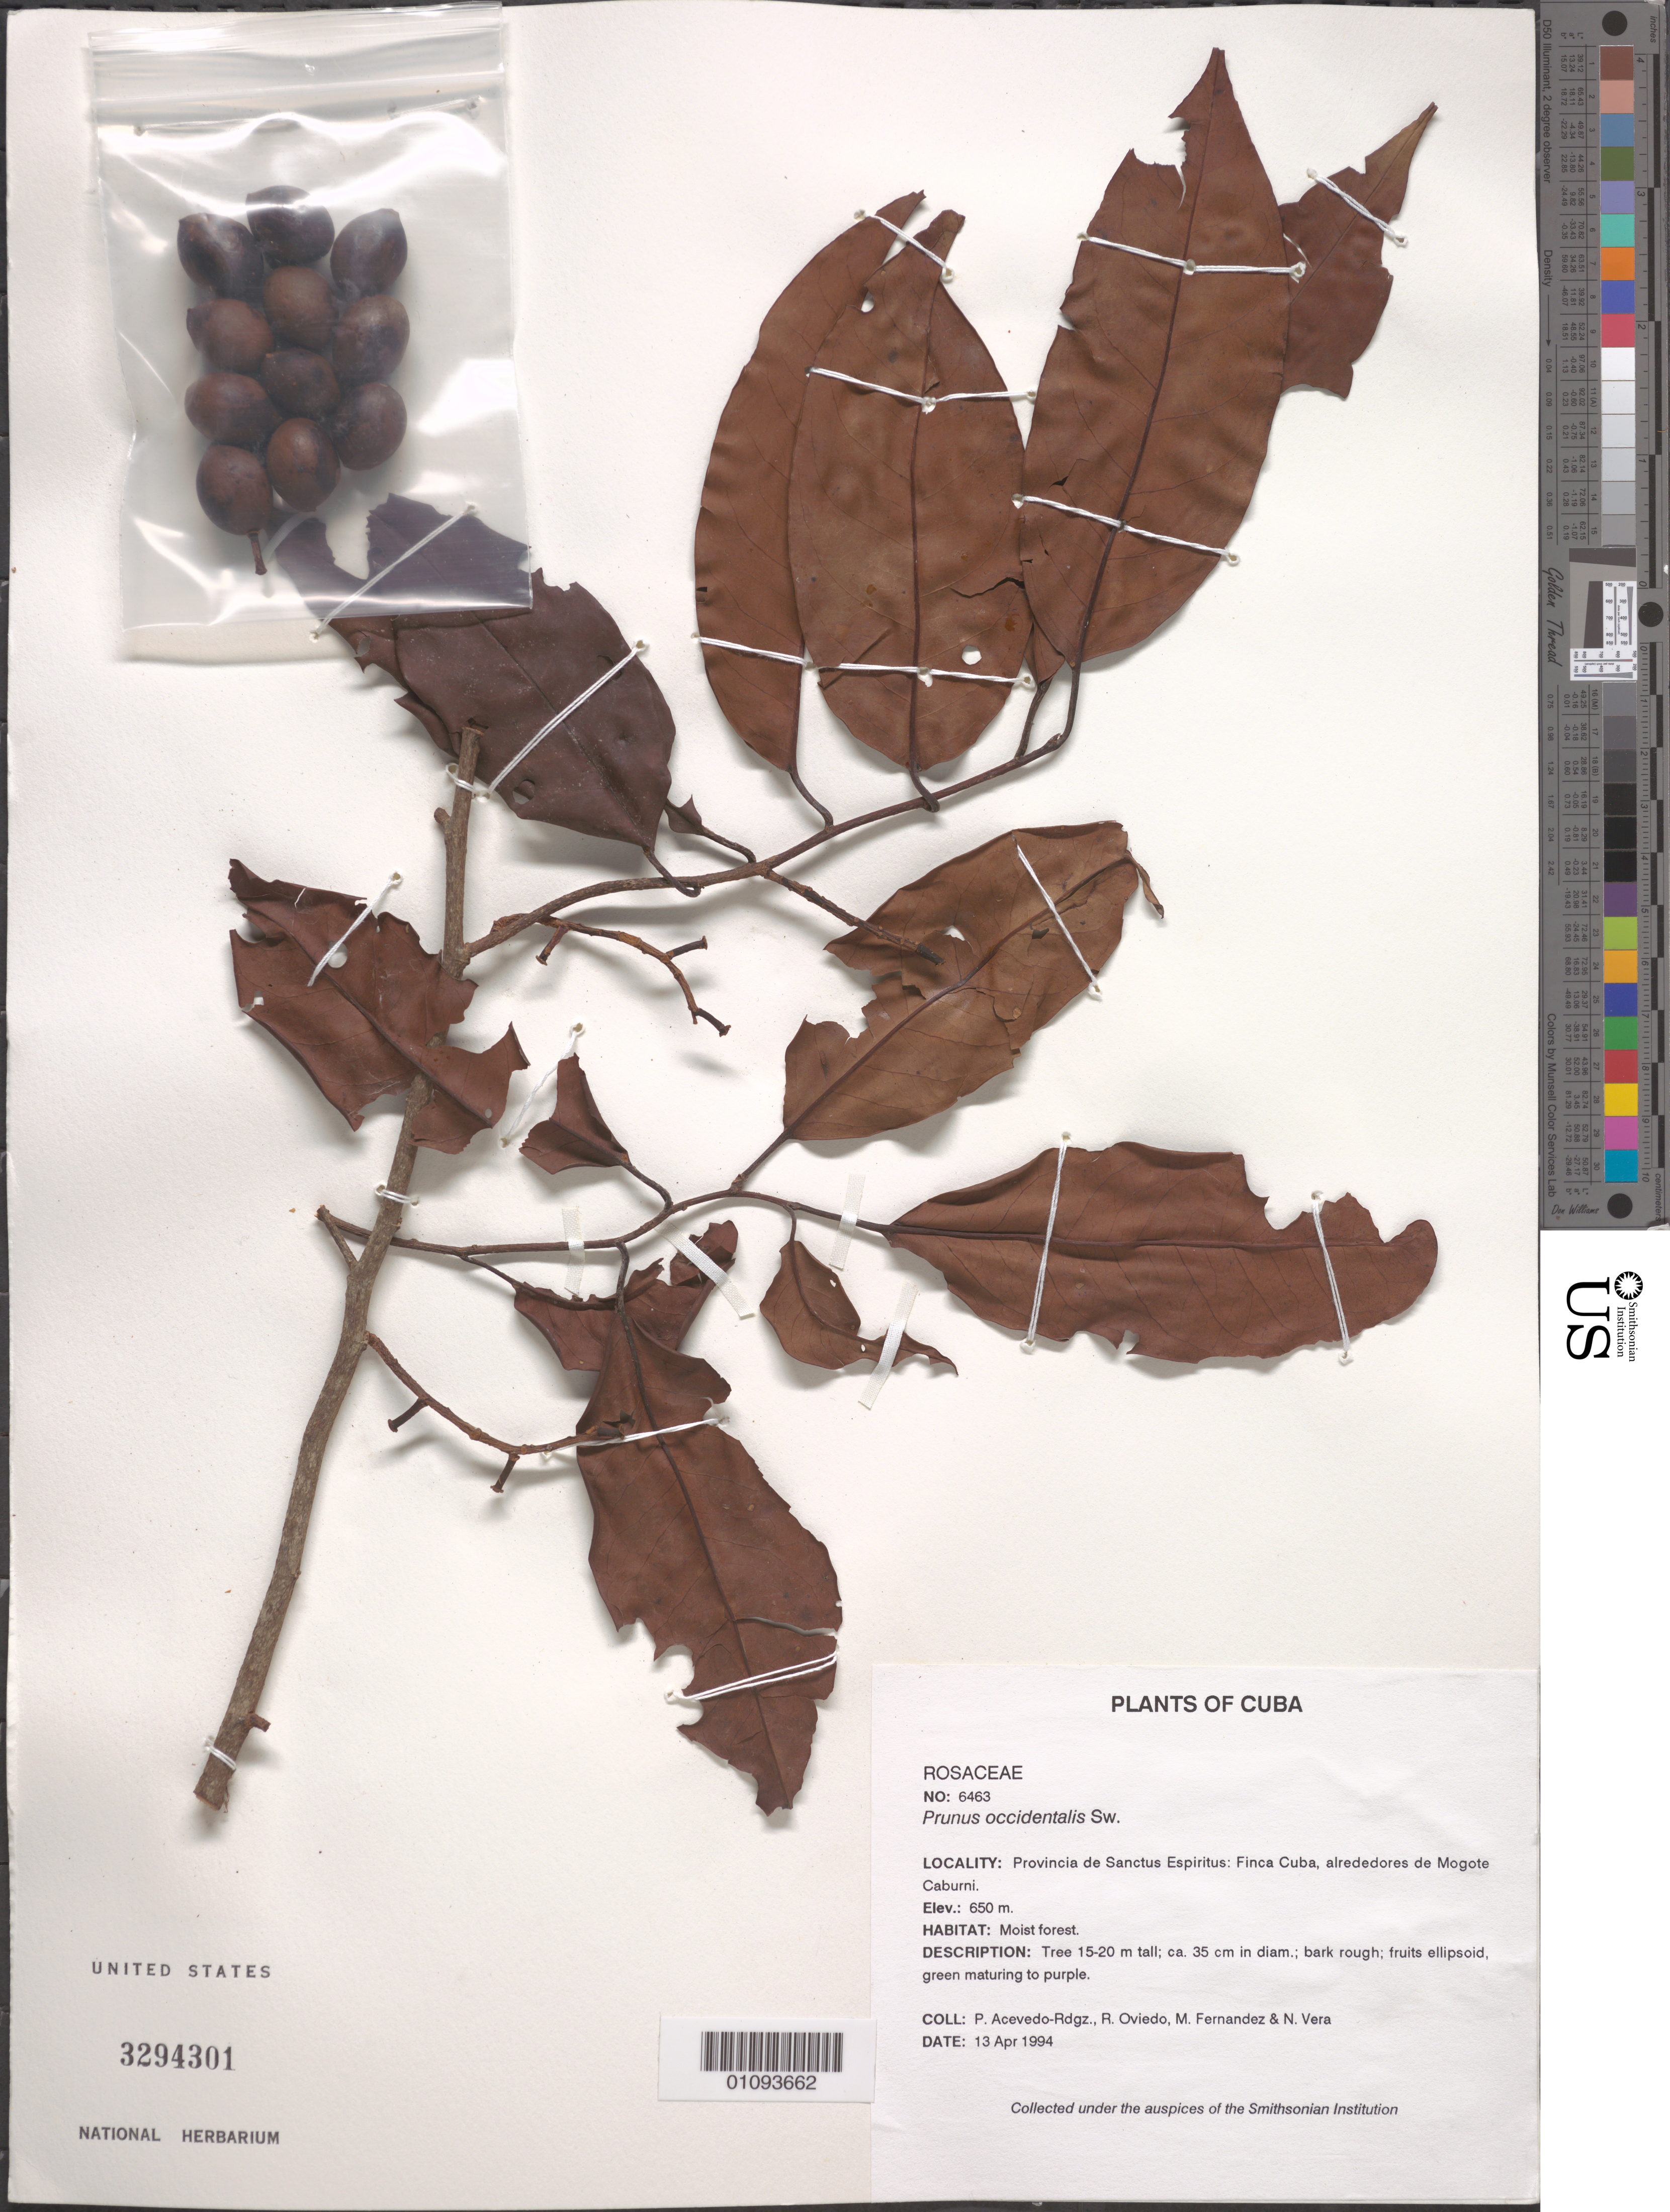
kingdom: Plantae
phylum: Tracheophyta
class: Magnoliopsida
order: Rosales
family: Rosaceae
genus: Prunus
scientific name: Prunus occidentalis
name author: Sw.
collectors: P. Acevedo-Rodr., R. Oviedo, M. Fernández & N. Vera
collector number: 6463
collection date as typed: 13 Apr 1994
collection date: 1994-04-13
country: Cuba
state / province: Soncius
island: Cuba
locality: provinica de Soncius: Finca Cuba, Airededones de Mogote Calburni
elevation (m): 650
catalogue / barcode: US 3294301